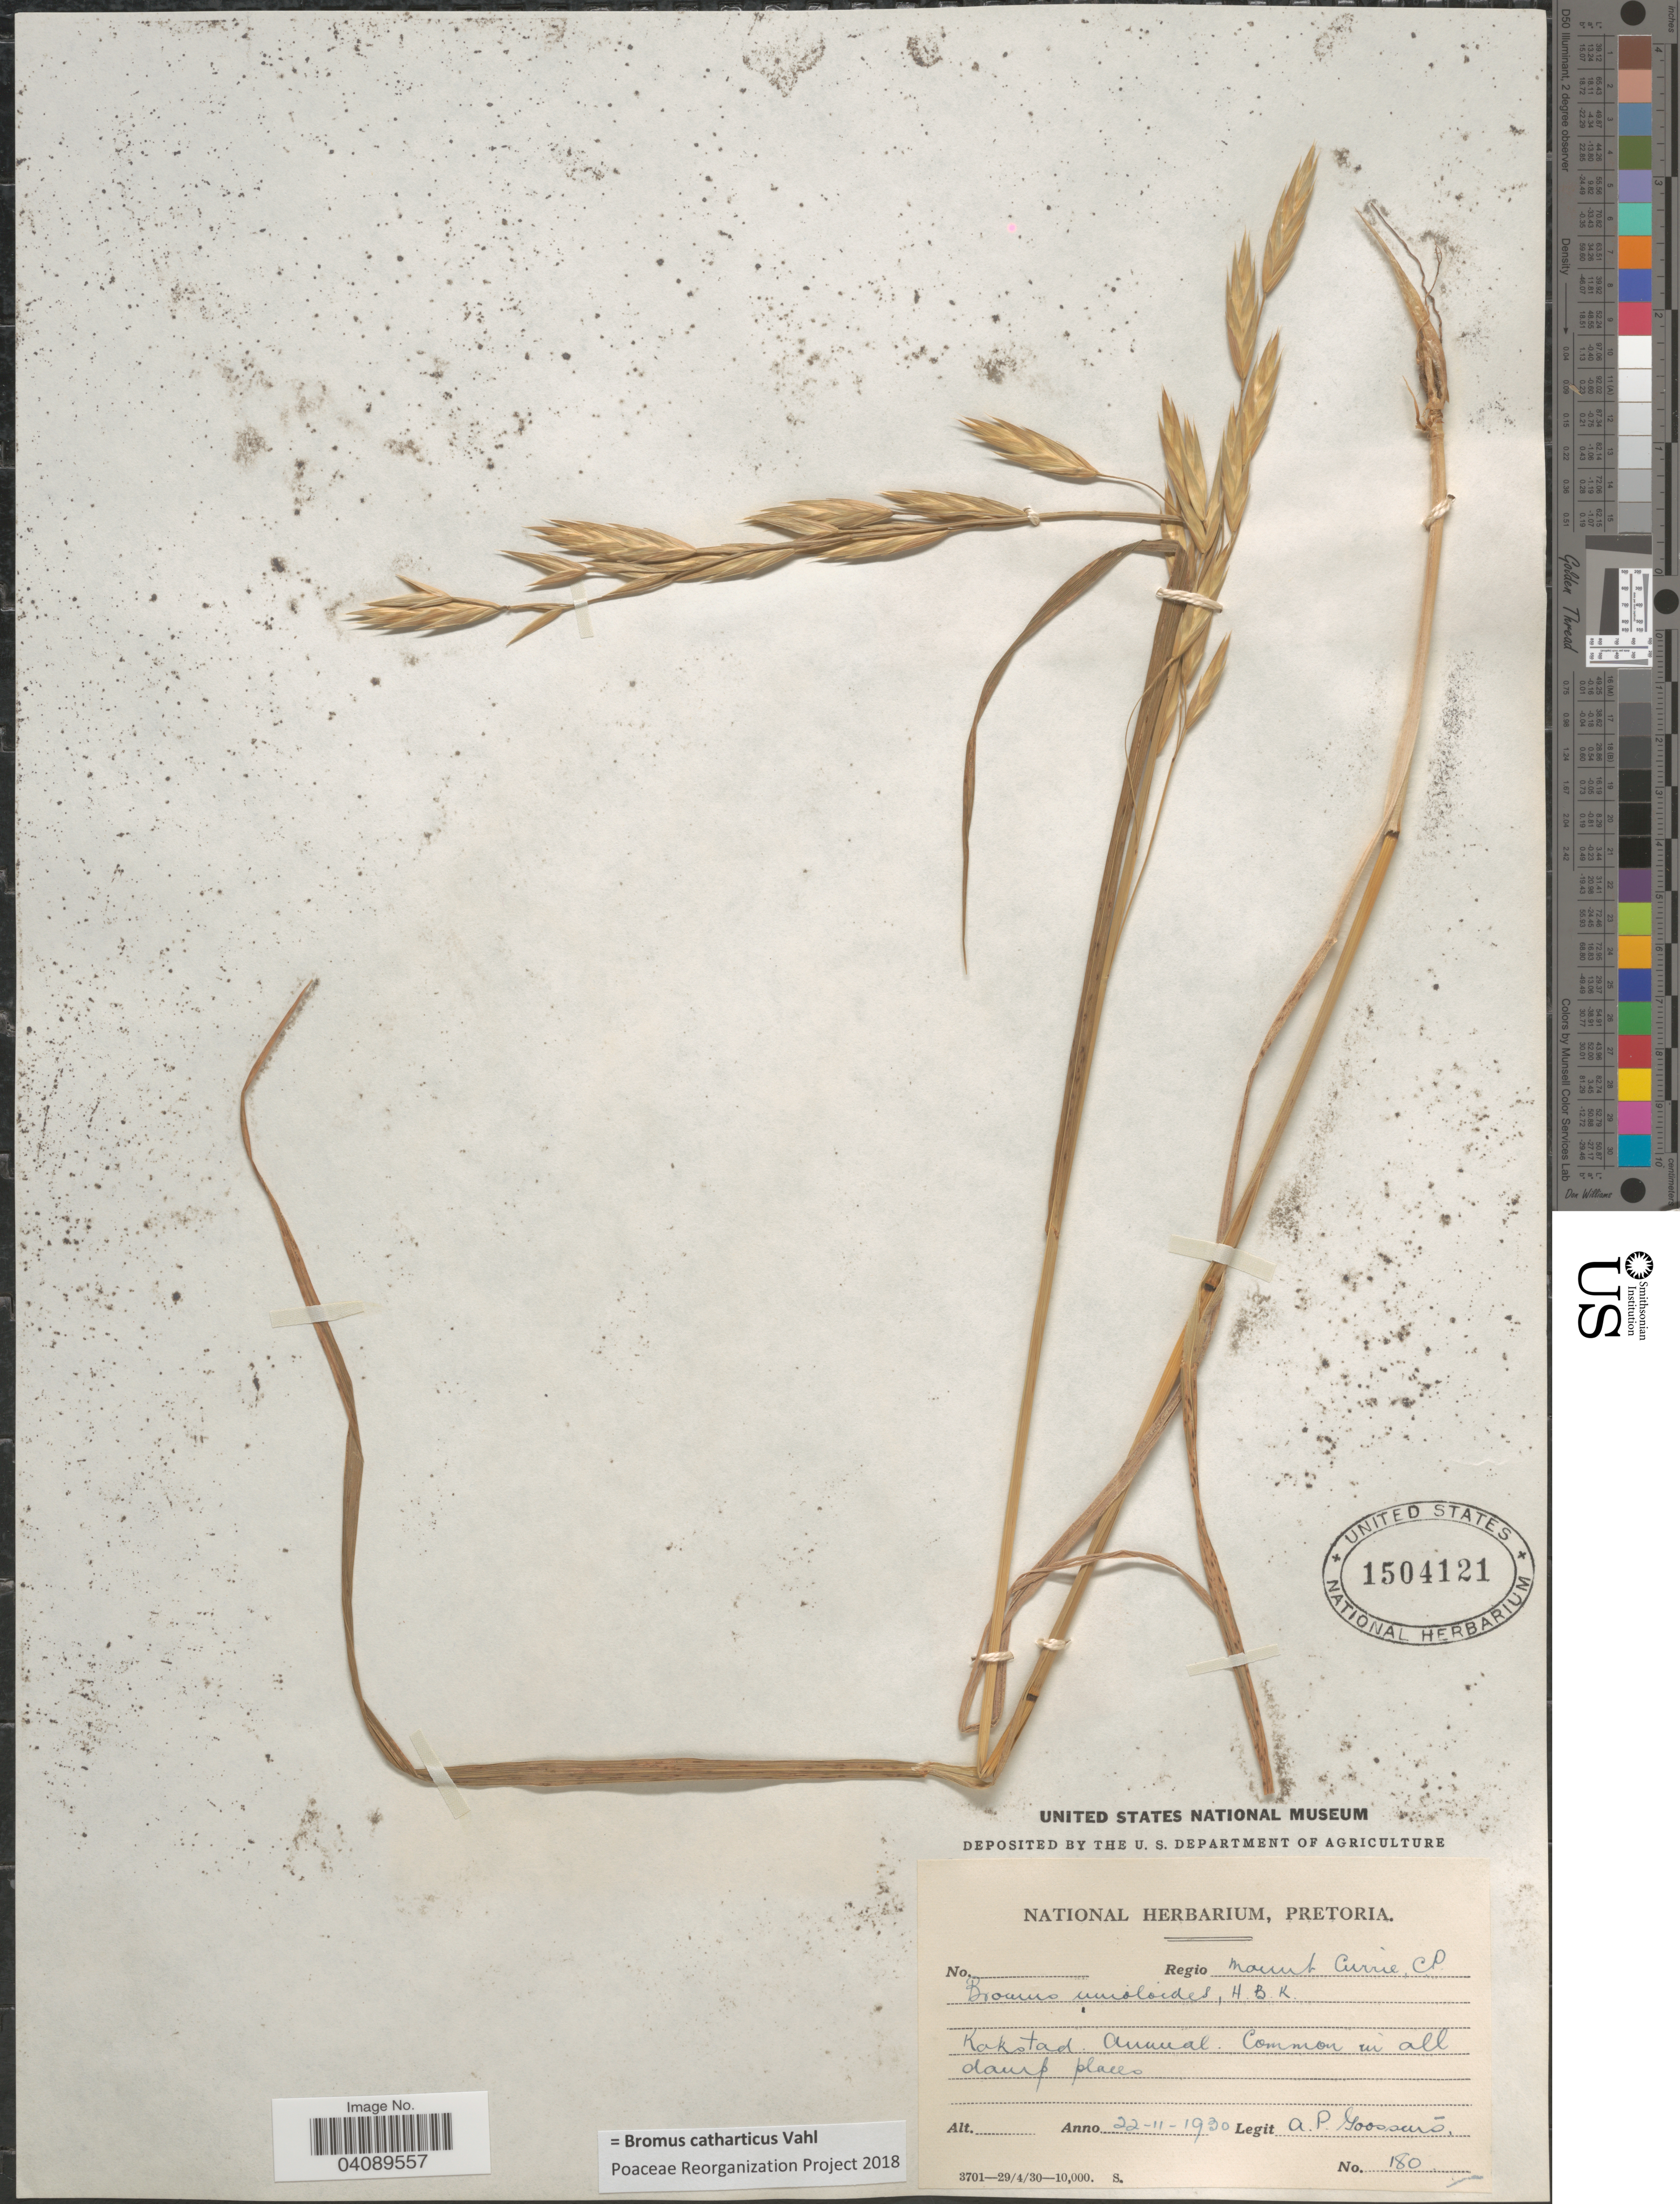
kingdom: Plantae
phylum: Tracheophyta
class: Liliopsida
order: Poales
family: Poaceae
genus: Bromus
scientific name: Bromus catharticus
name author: Vahl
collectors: A. P. G. Goossens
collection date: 1930-11-22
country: South Africa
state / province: KwaZulu-Natal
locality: Regio Mount Currie. Kakstad.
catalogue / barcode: US 1504121